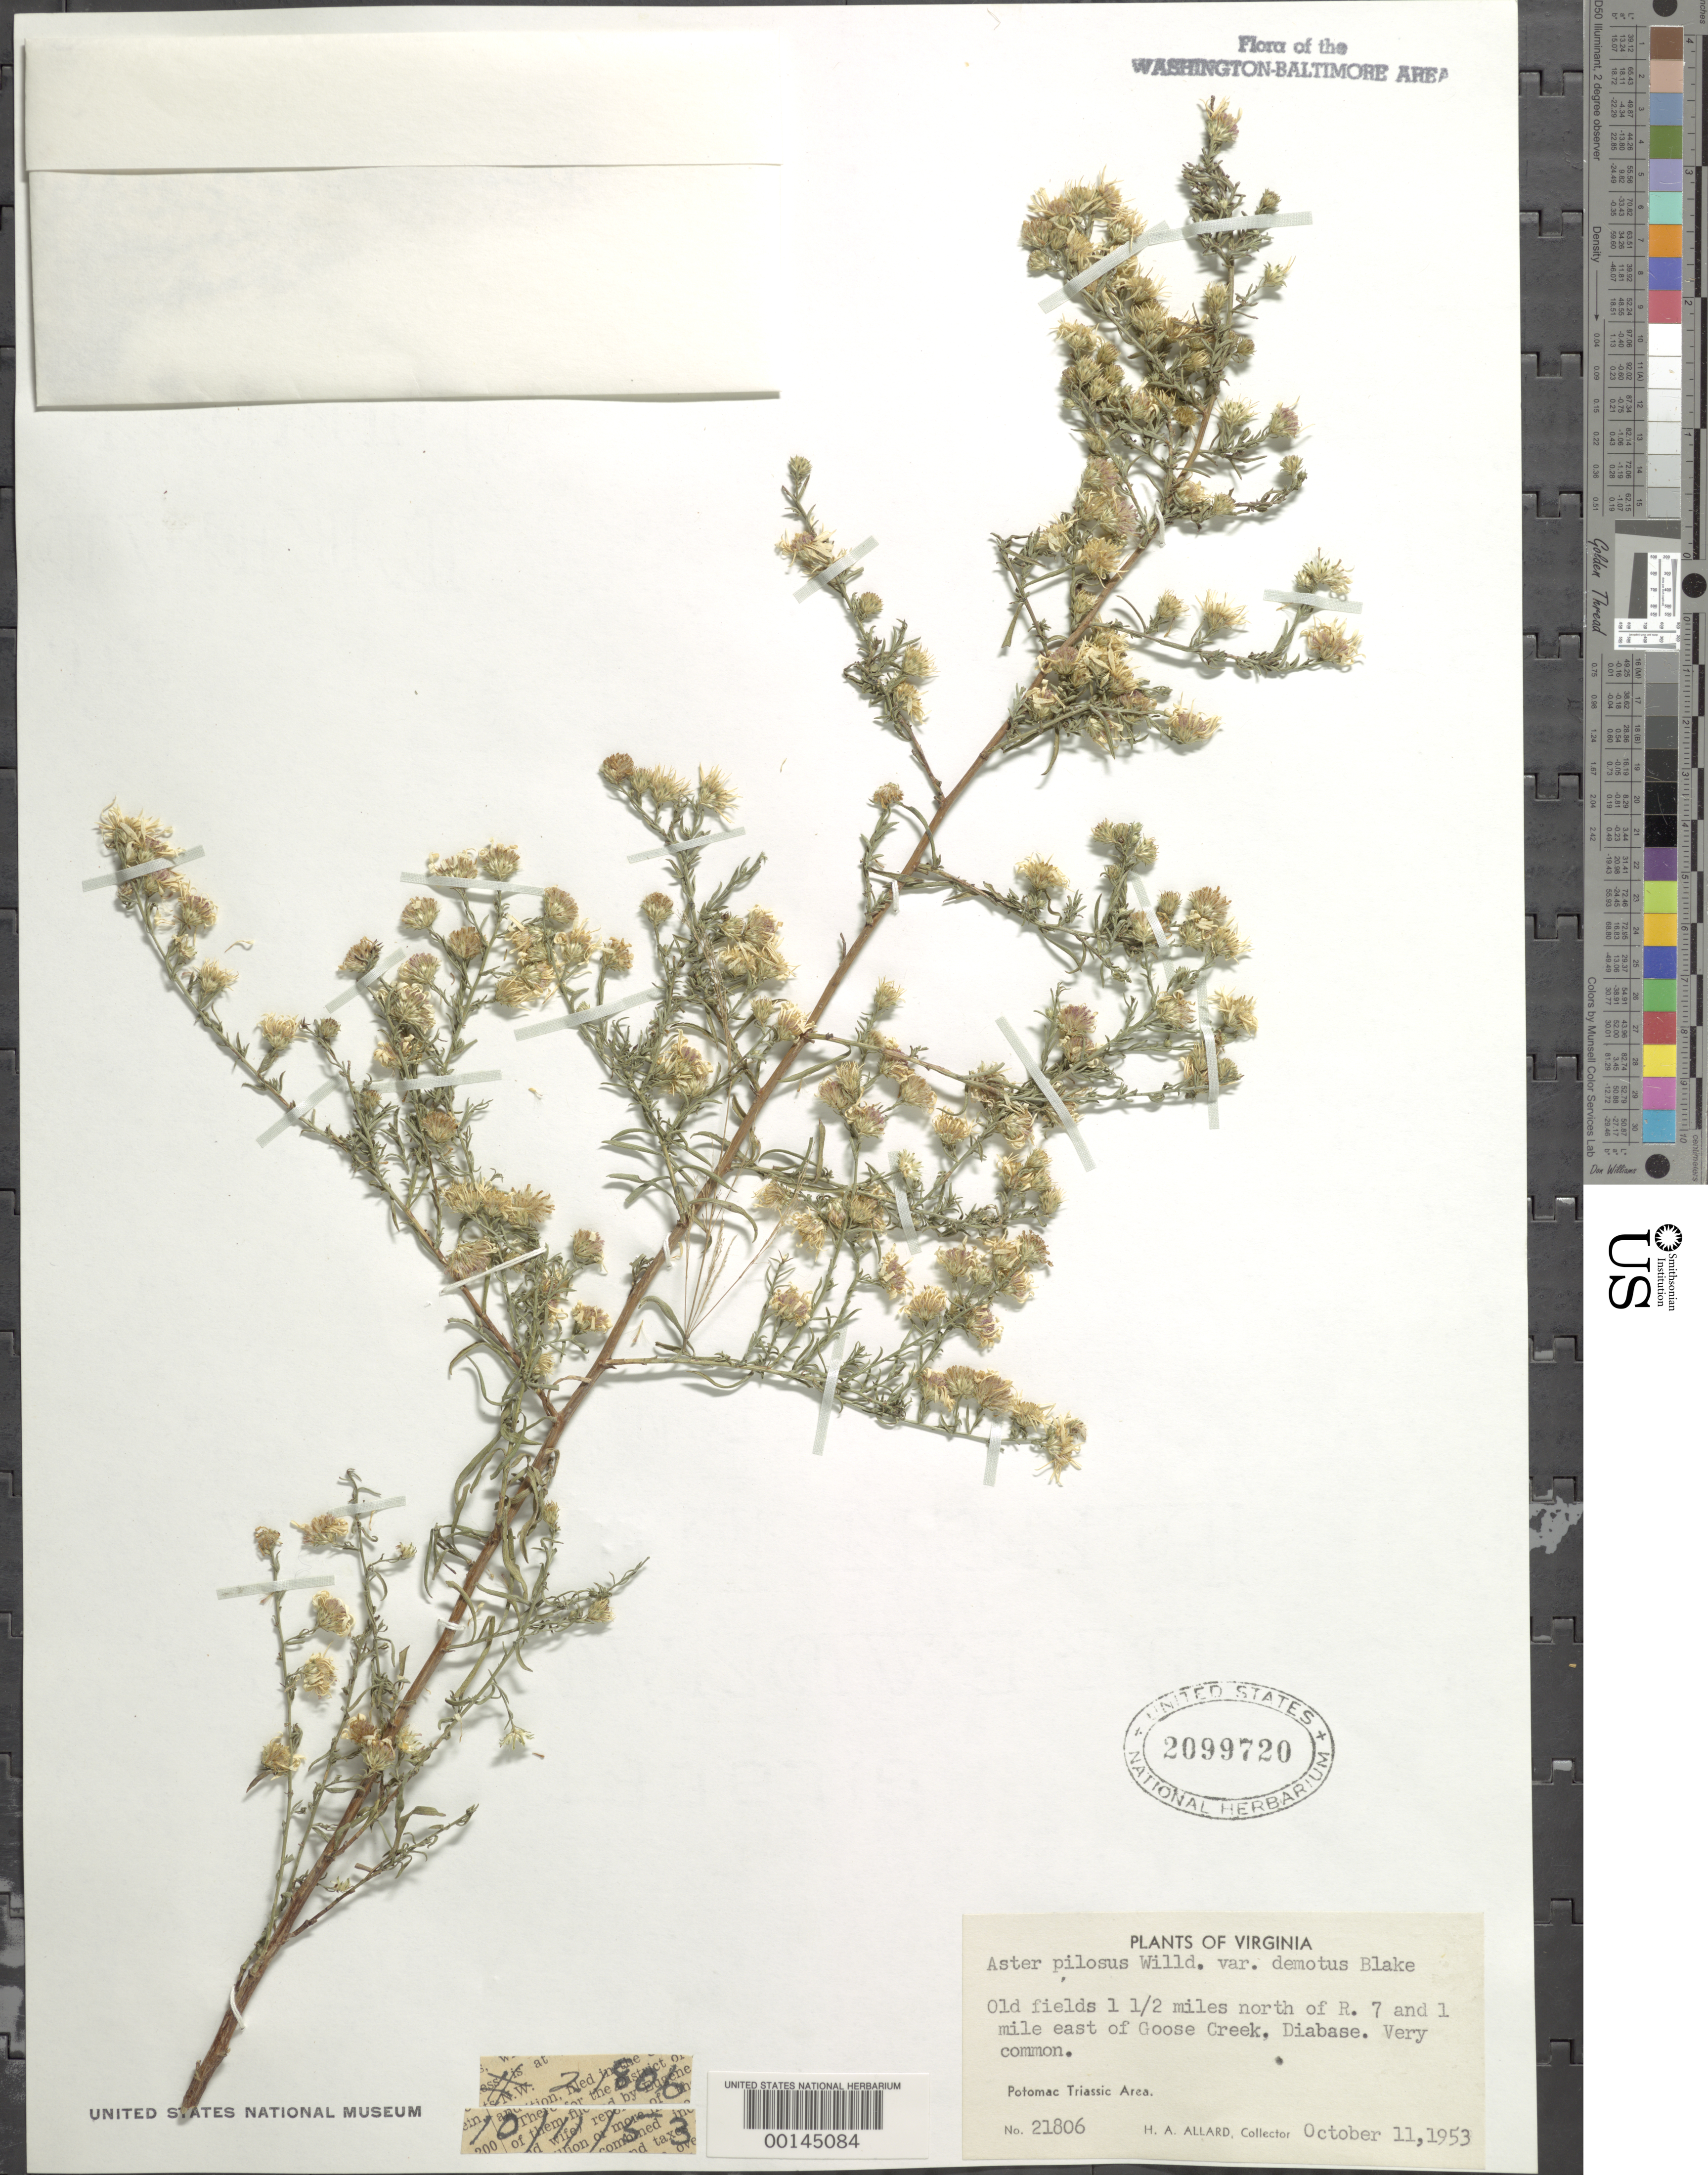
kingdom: Plantae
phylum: Tracheophyta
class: Magnoliopsida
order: Asterales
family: Asteraceae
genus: Symphyotrichum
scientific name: Symphyotrichum pilosum var. pringlei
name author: (A. Gray) G.L. Nesom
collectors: H. A. Allard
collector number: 21806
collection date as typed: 11 Oct 1953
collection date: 1953-10-11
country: United States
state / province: Virginia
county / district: Loudoun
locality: East of Goose Creek north of Rt. 7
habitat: Old fields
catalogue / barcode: US 2099720